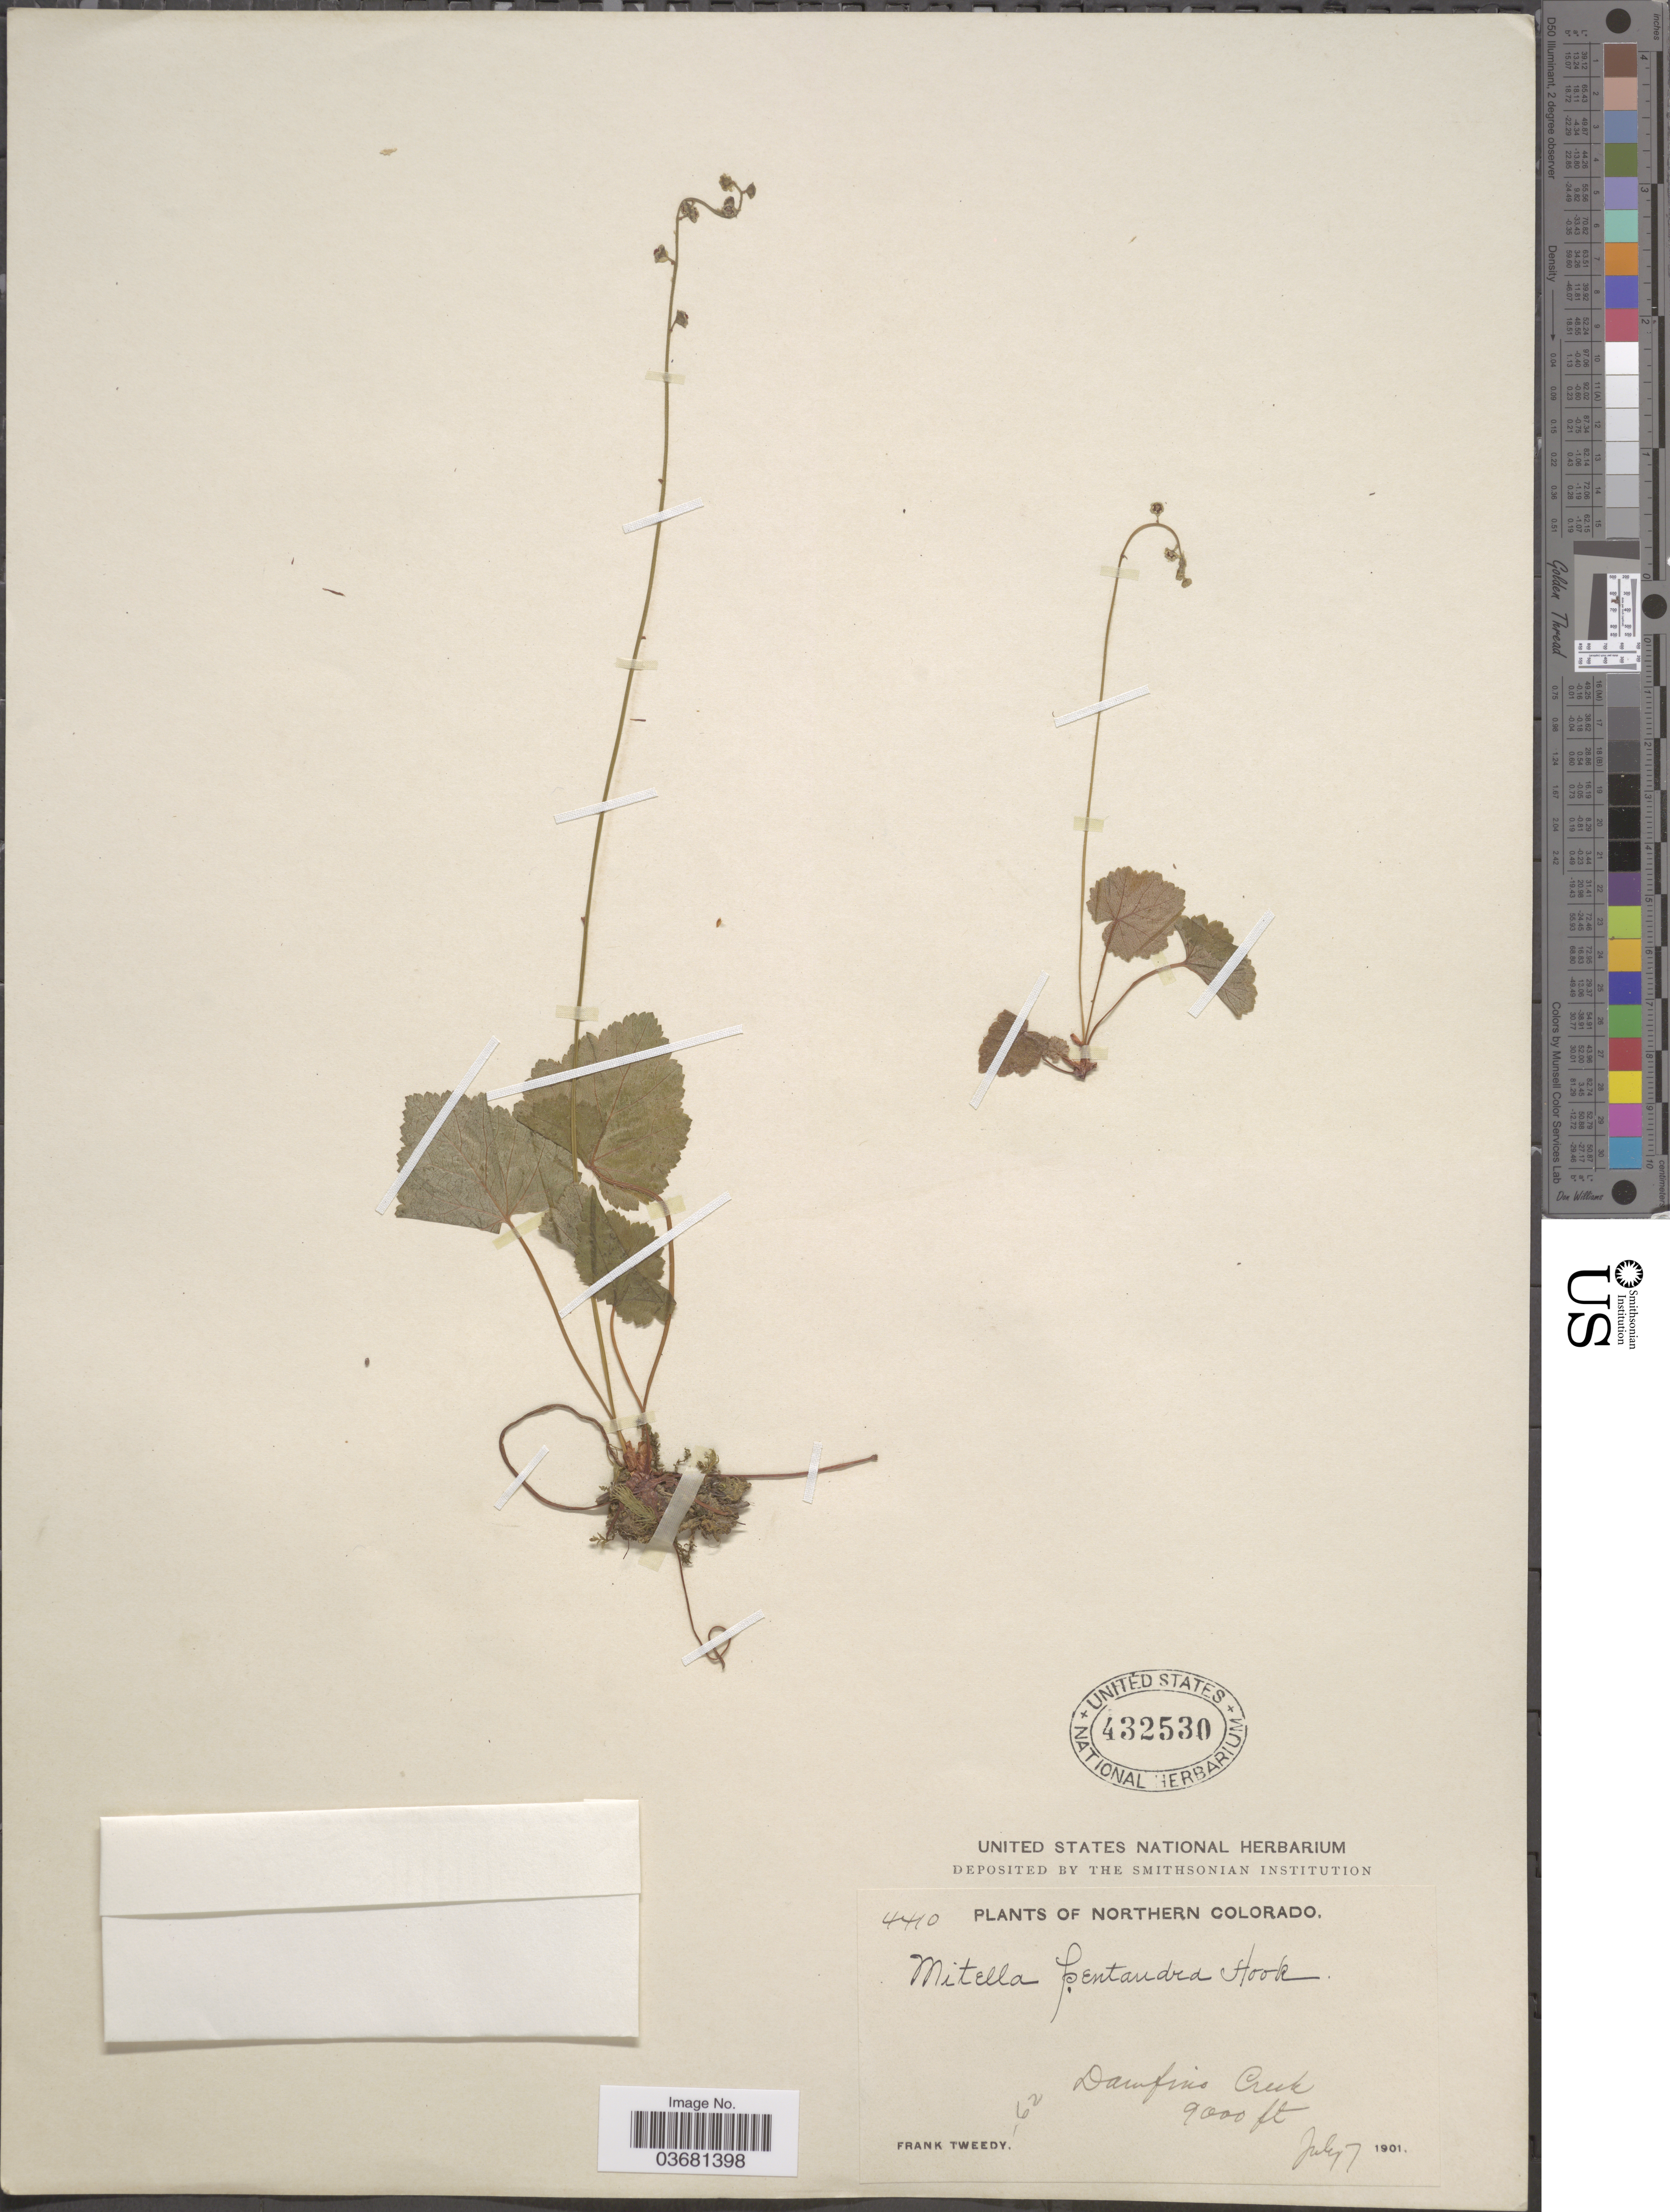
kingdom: Plantae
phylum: Tracheophyta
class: Magnoliopsida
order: Saxifragales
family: Saxifragaceae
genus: Mitella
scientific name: Mitella pentandra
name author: Hook.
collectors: F. Tweedy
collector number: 4410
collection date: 1901-07-07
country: United States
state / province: Colorado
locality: Northern Colorado. Damfino Creek.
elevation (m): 2743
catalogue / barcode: US 432530